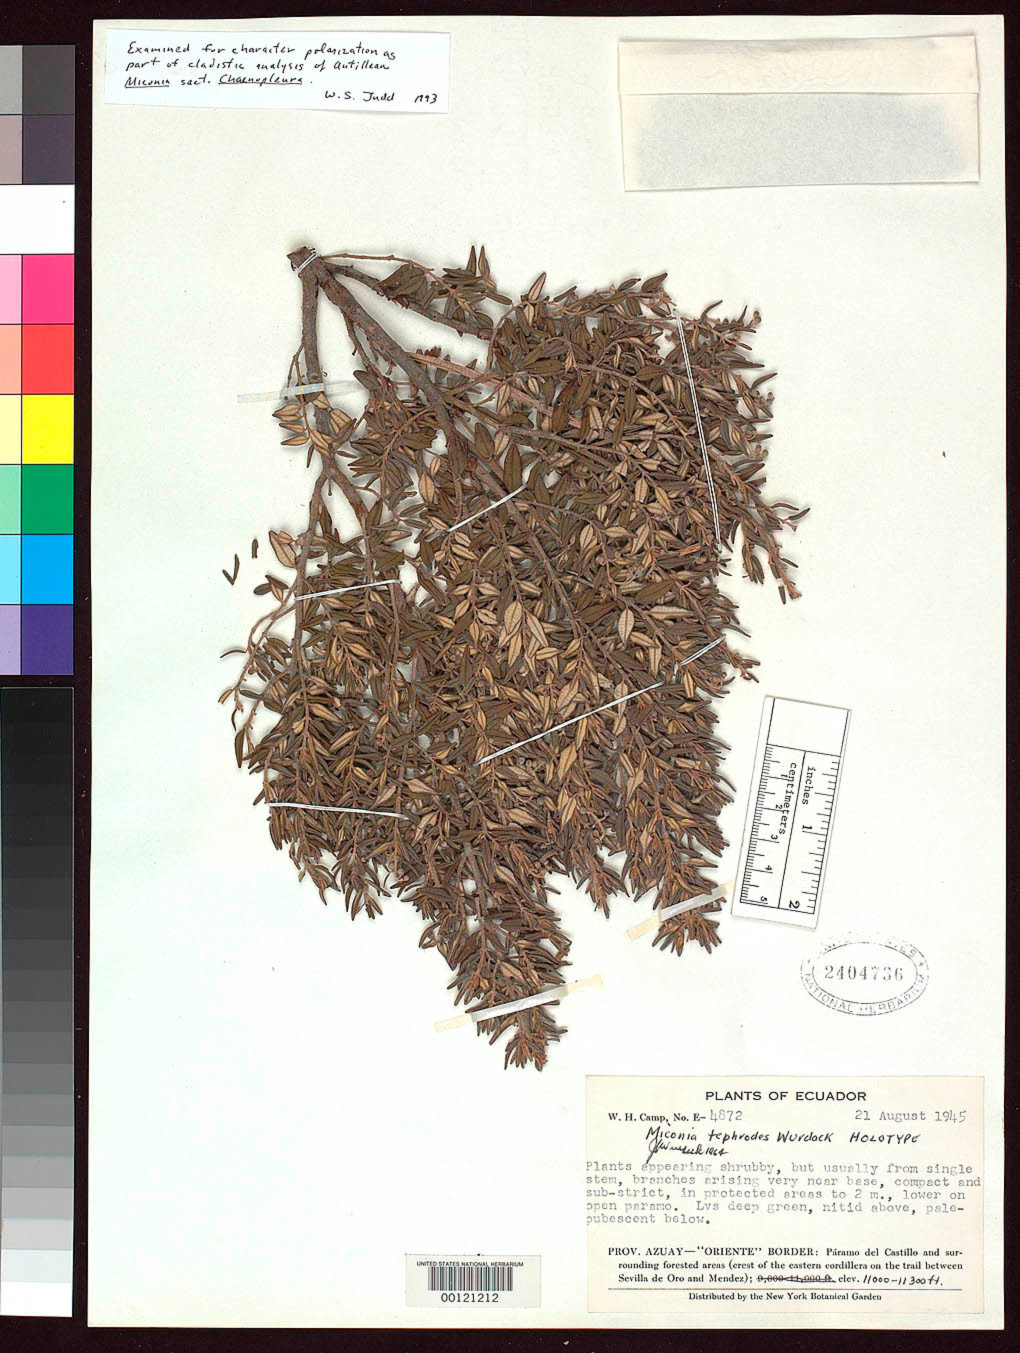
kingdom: Plantae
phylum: Tracheophyta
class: Magnoliopsida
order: Myrtales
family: Melastomataceae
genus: Miconia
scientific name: Miconia tephrodes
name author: Wurdack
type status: Holotype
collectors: W. H. Camp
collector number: E-4872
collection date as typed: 21 Aug 1945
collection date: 1945-08-21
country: Ecuador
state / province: Azuay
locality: "Oriente" border, Paramo del Castillo, crest of Eastern Cordillera on Trail between Sevilla de Oro & Mendez.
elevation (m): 3353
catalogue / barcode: US 2404736